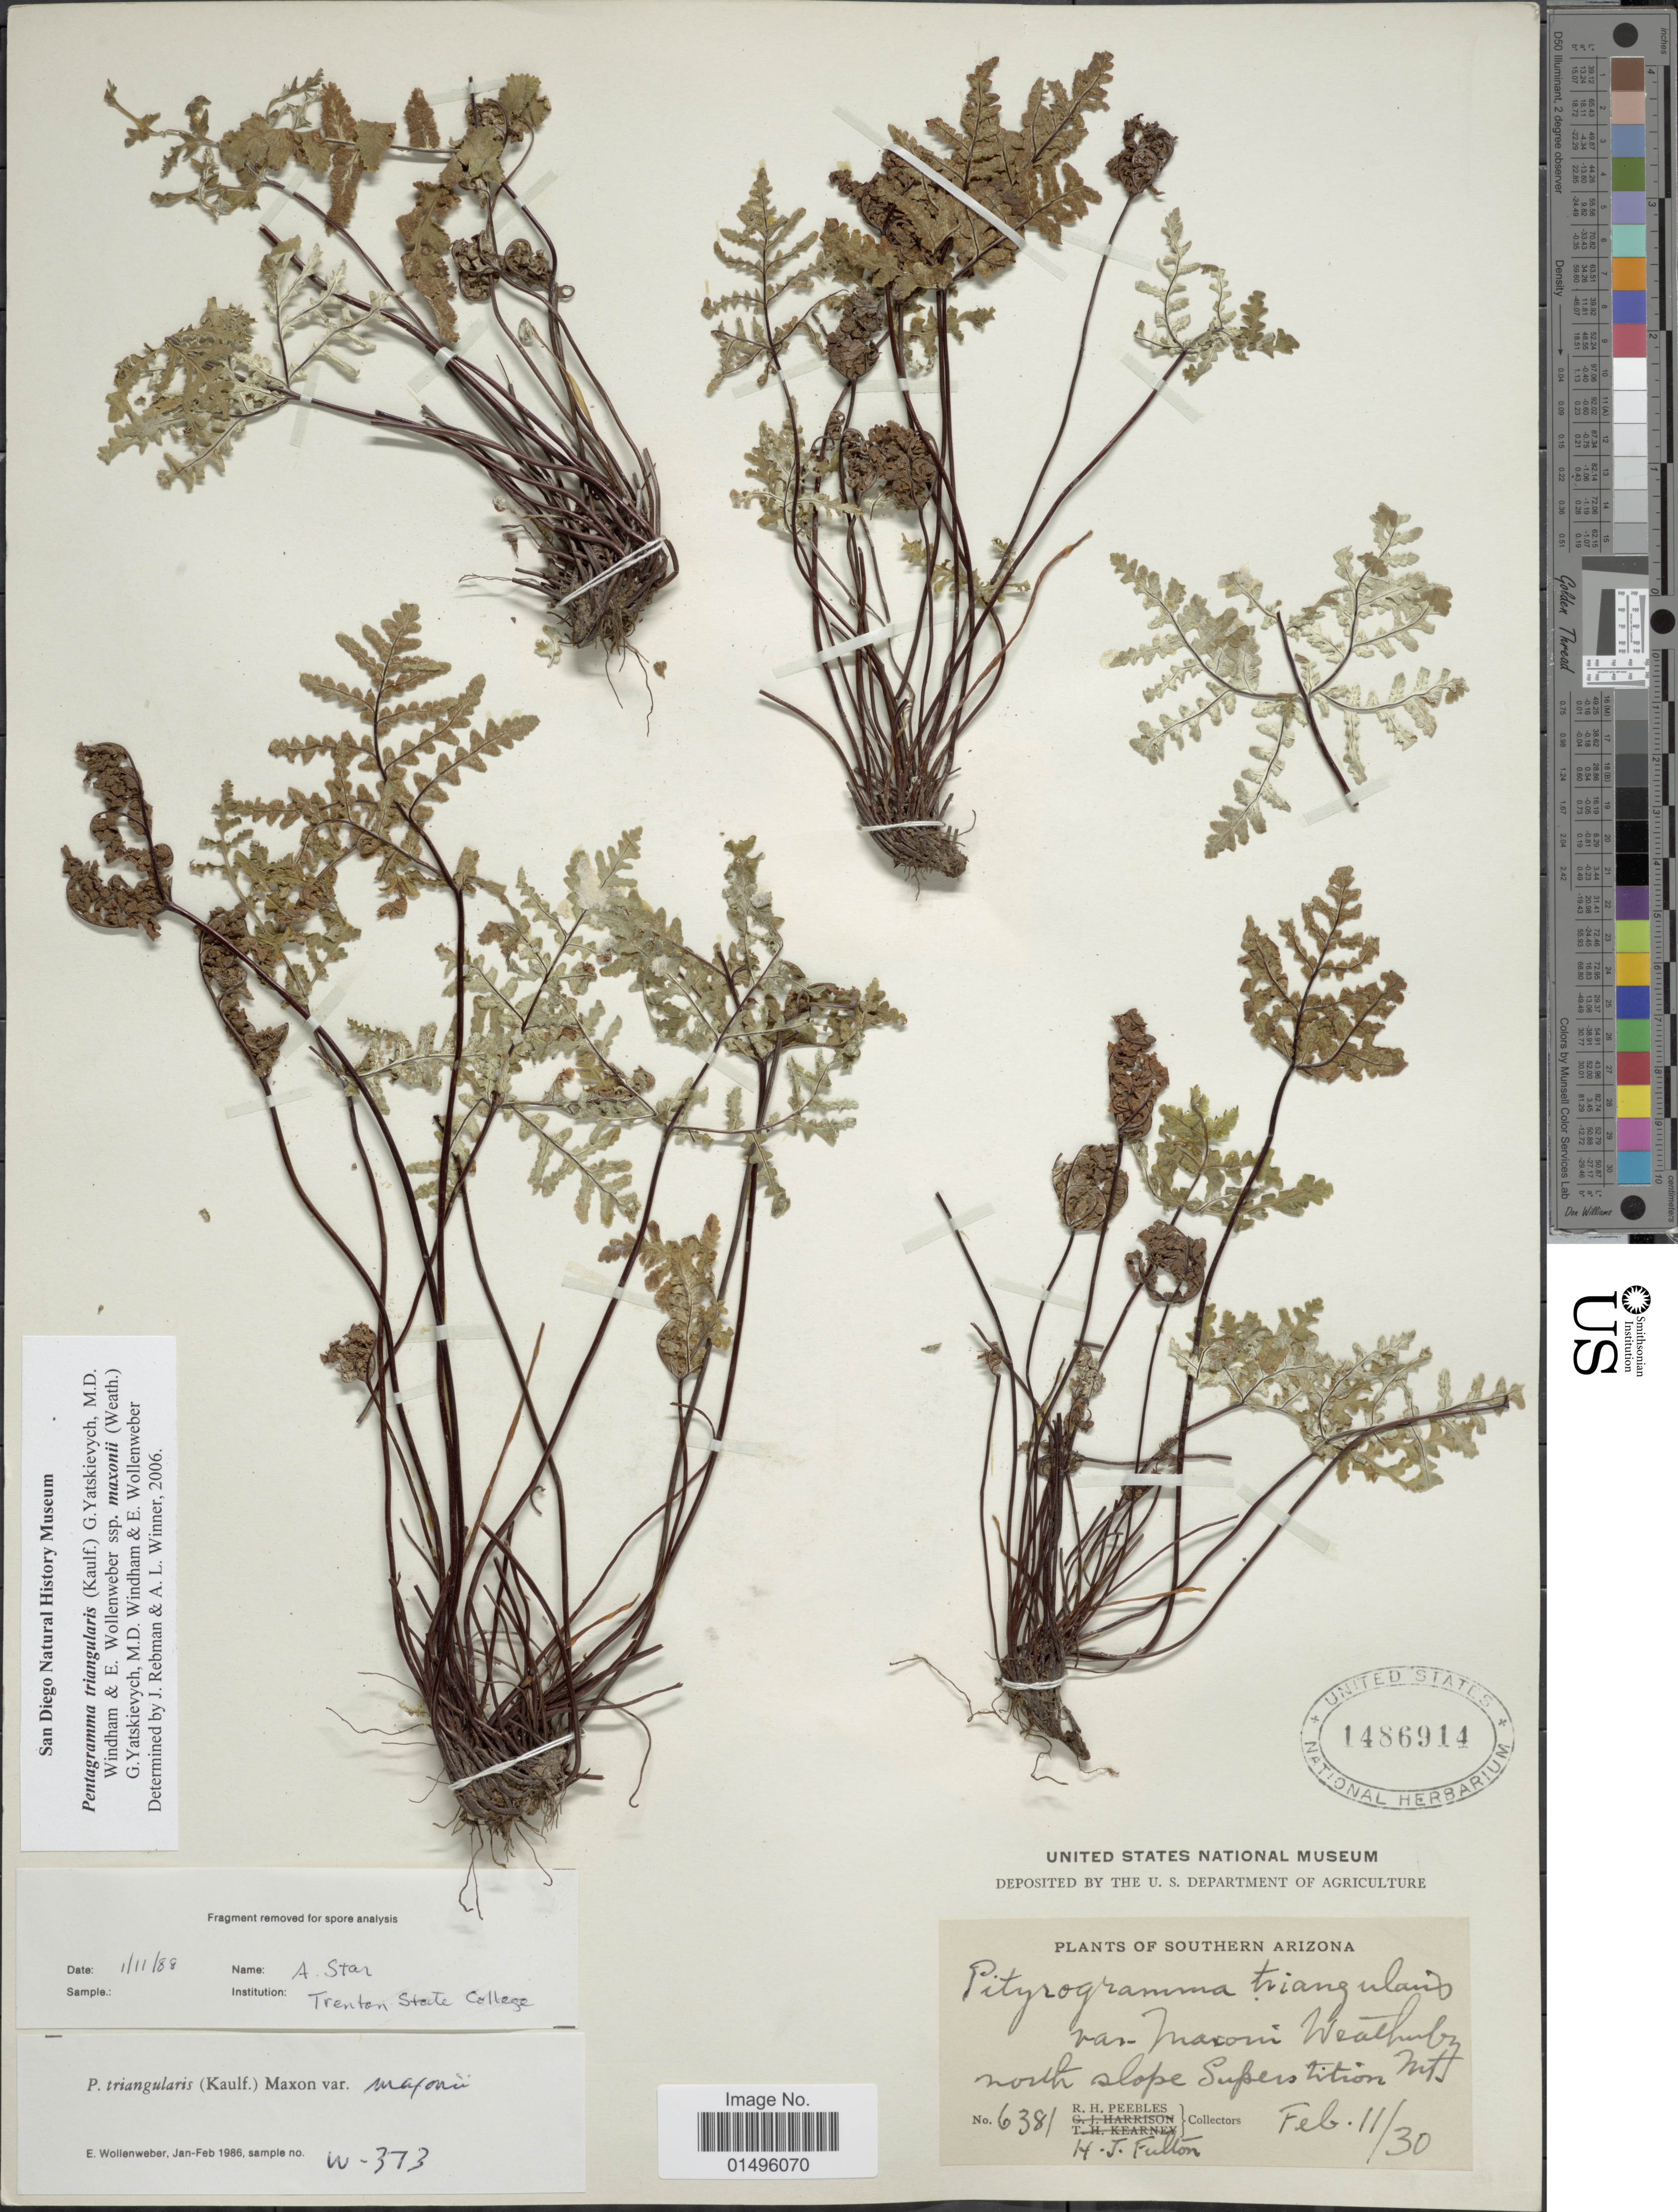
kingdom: Plantae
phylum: Tracheophyta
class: Polypodiopsida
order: Polypodiales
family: Pteridaceae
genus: Pentagramma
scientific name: Pentagramma maxonii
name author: (Weath.) Schuettp. & Windham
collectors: R. H. Peebles & H. Fulton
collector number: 6381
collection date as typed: Transcribed d/m/y: 11/2/30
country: United States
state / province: Arizona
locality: Southern Arizona, north slope Superstition Mts.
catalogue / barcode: US 1486914